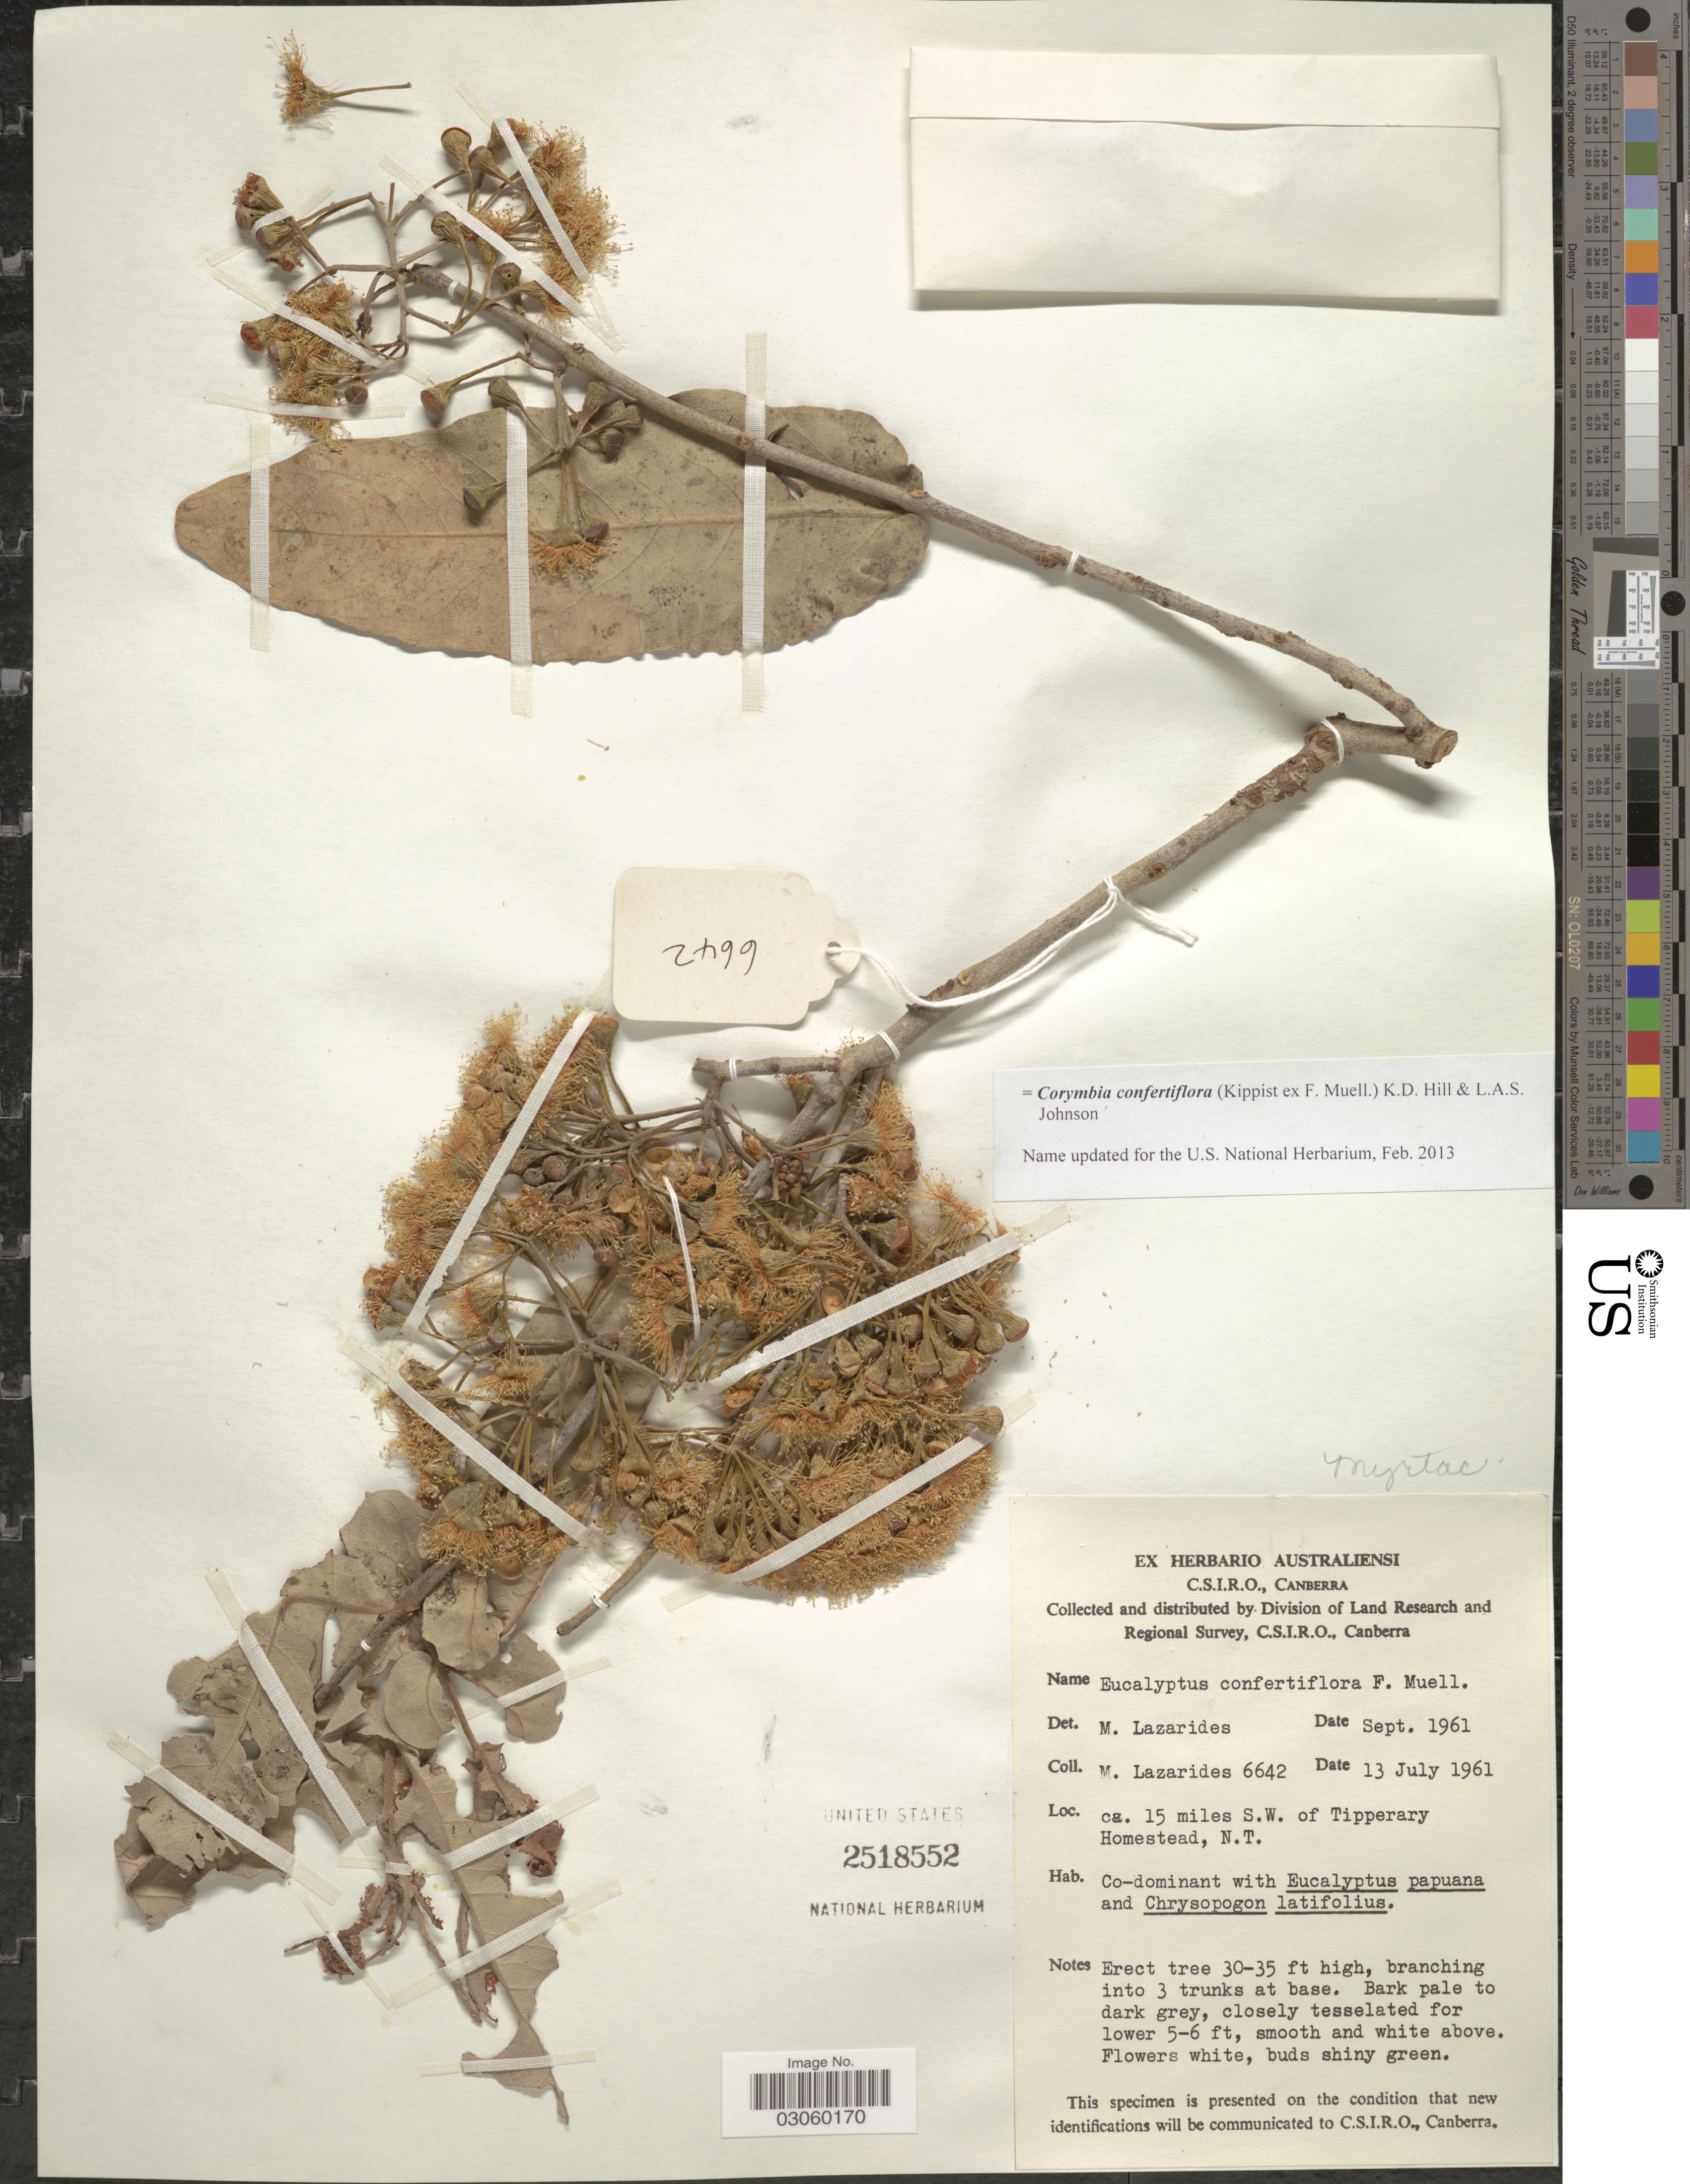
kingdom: Plantae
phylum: Tracheophyta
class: Magnoliopsida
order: Myrtales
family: Myrtaceae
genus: Corymbia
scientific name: Corymbia confertiflora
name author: (F. Muell. ex Kippist) K.D. Hill & L.A.S. Johnson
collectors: M. Lazarides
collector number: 6642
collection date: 1961-07-13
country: Australia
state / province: Northern Territory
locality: Ca. 15 miles S.W. of Tipperary Homestead, N.T.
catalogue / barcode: US 2518552